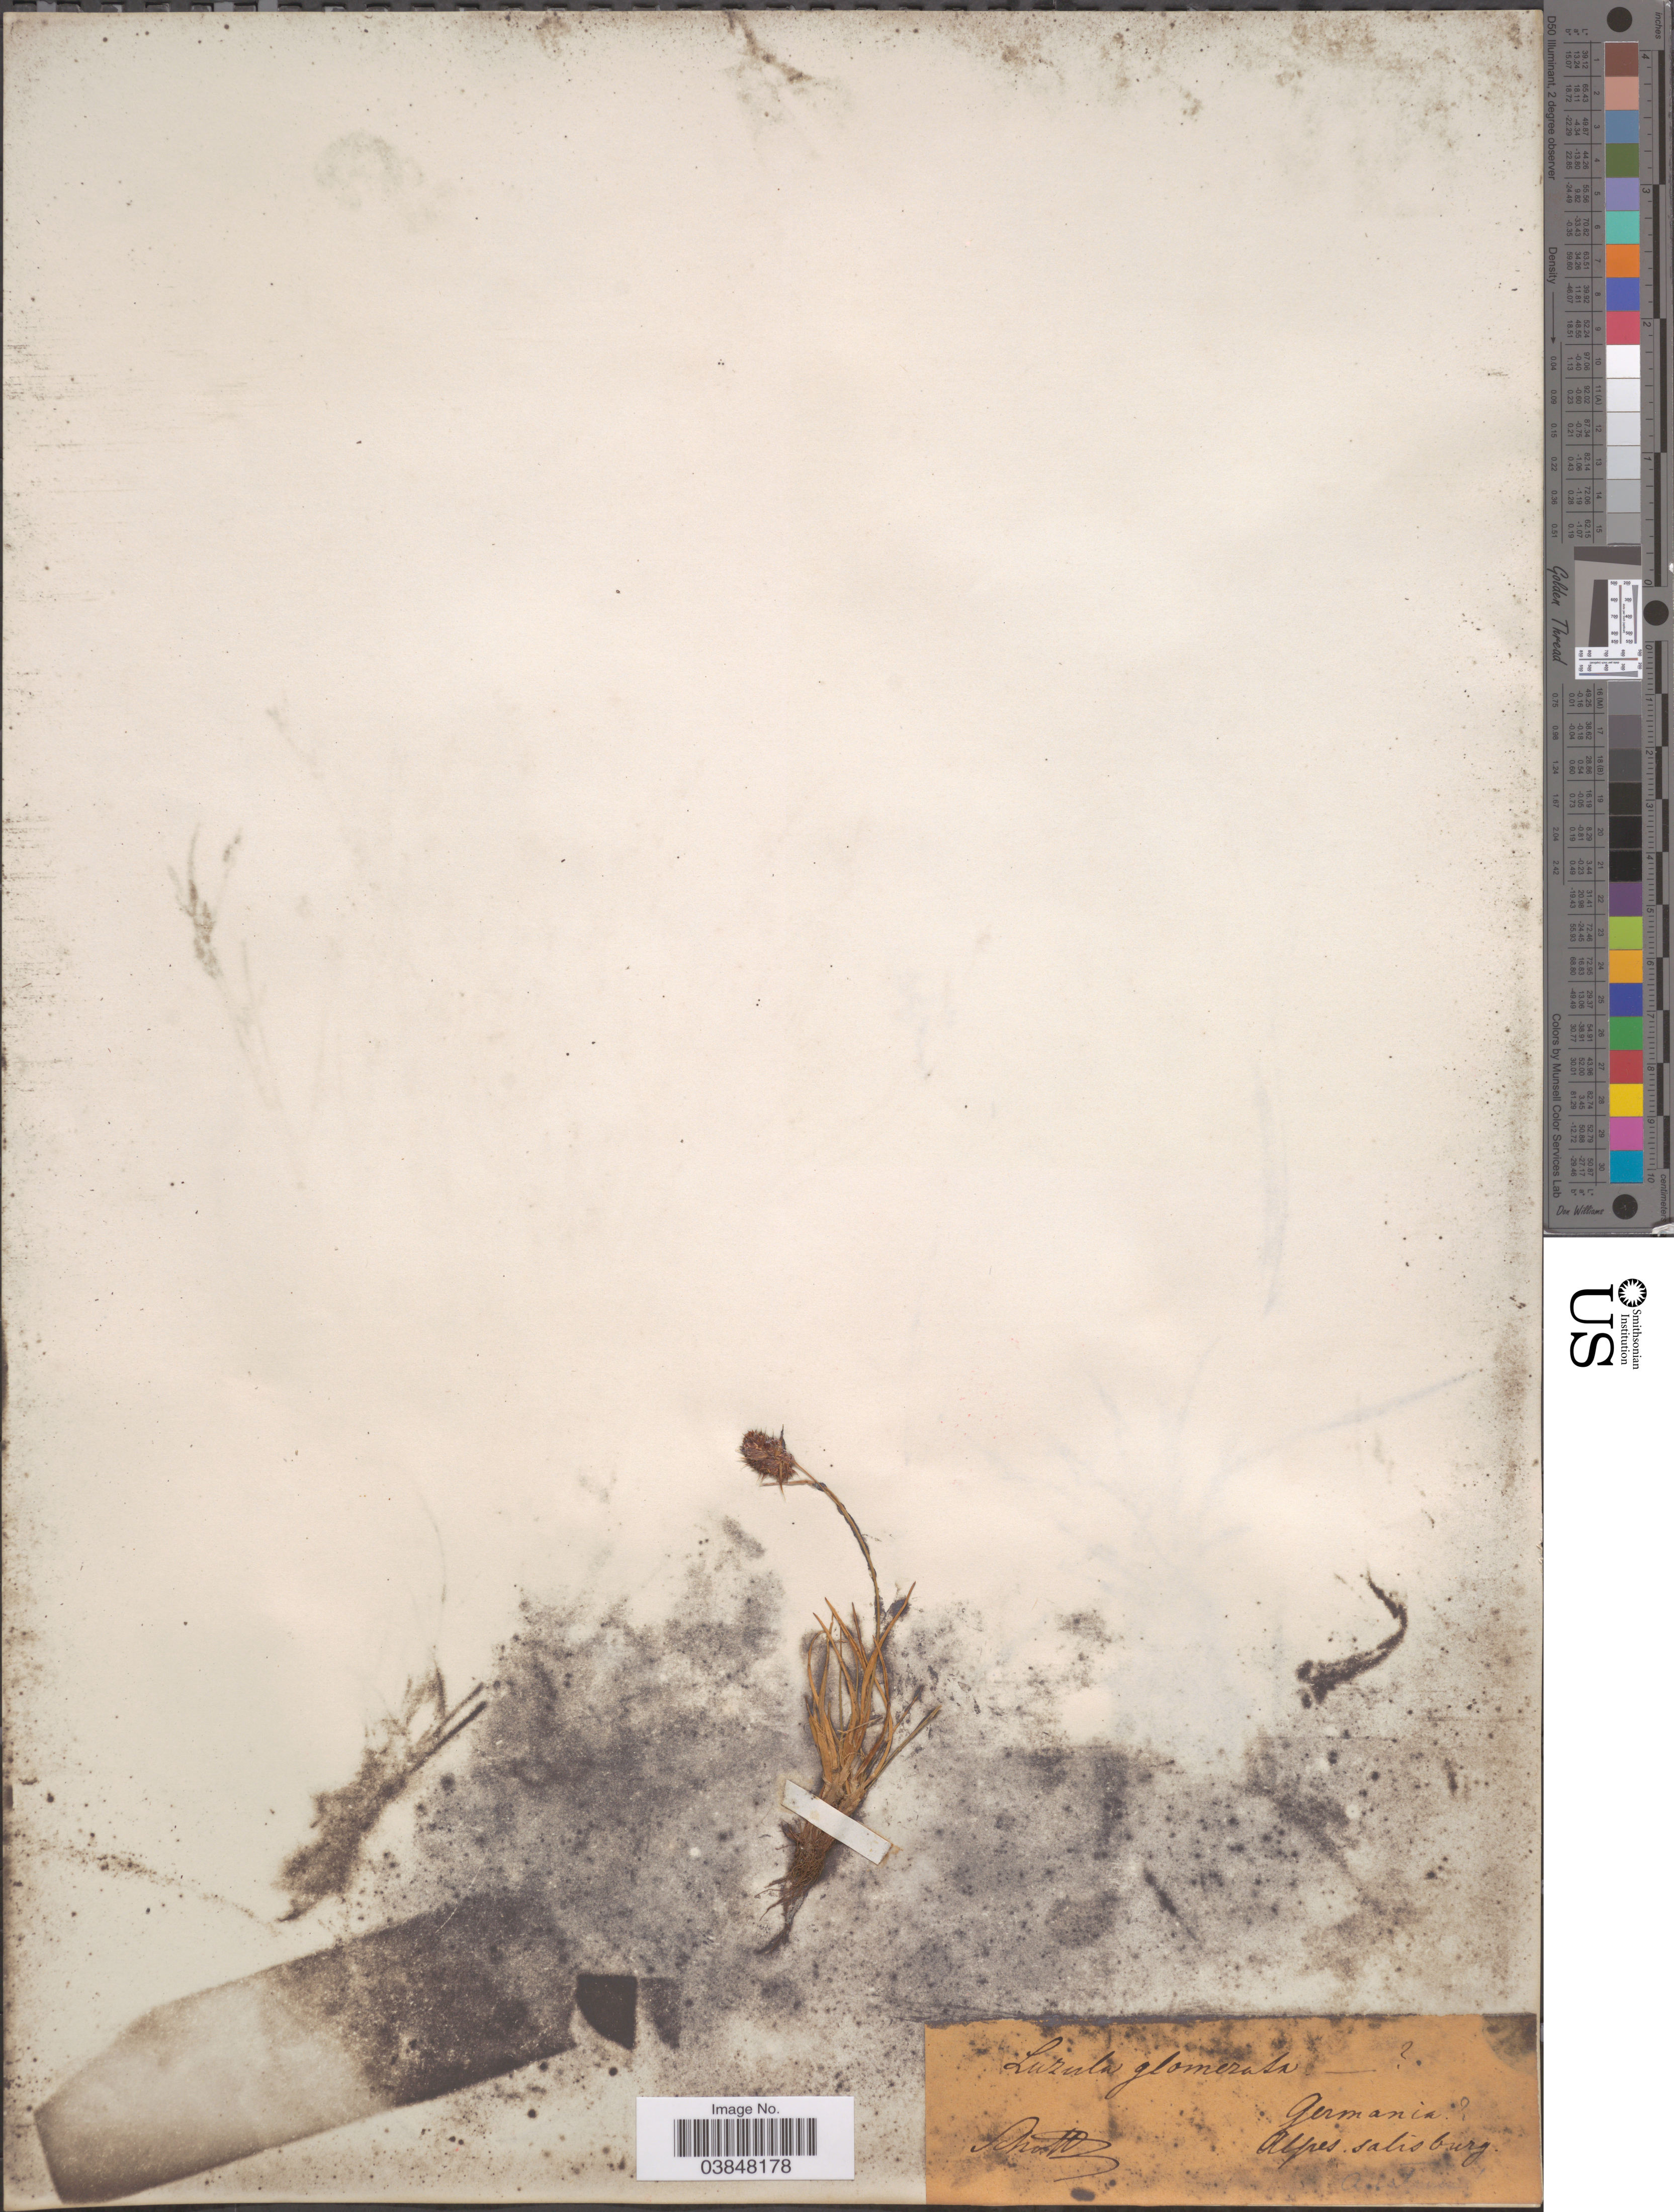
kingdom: Plantae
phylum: Tracheophyta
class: Liliopsida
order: Poales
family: Juncaceae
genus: Luzula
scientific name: Luzula spicata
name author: (L.) DC.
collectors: -. Schottz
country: Germany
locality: Alpes Salisbury.